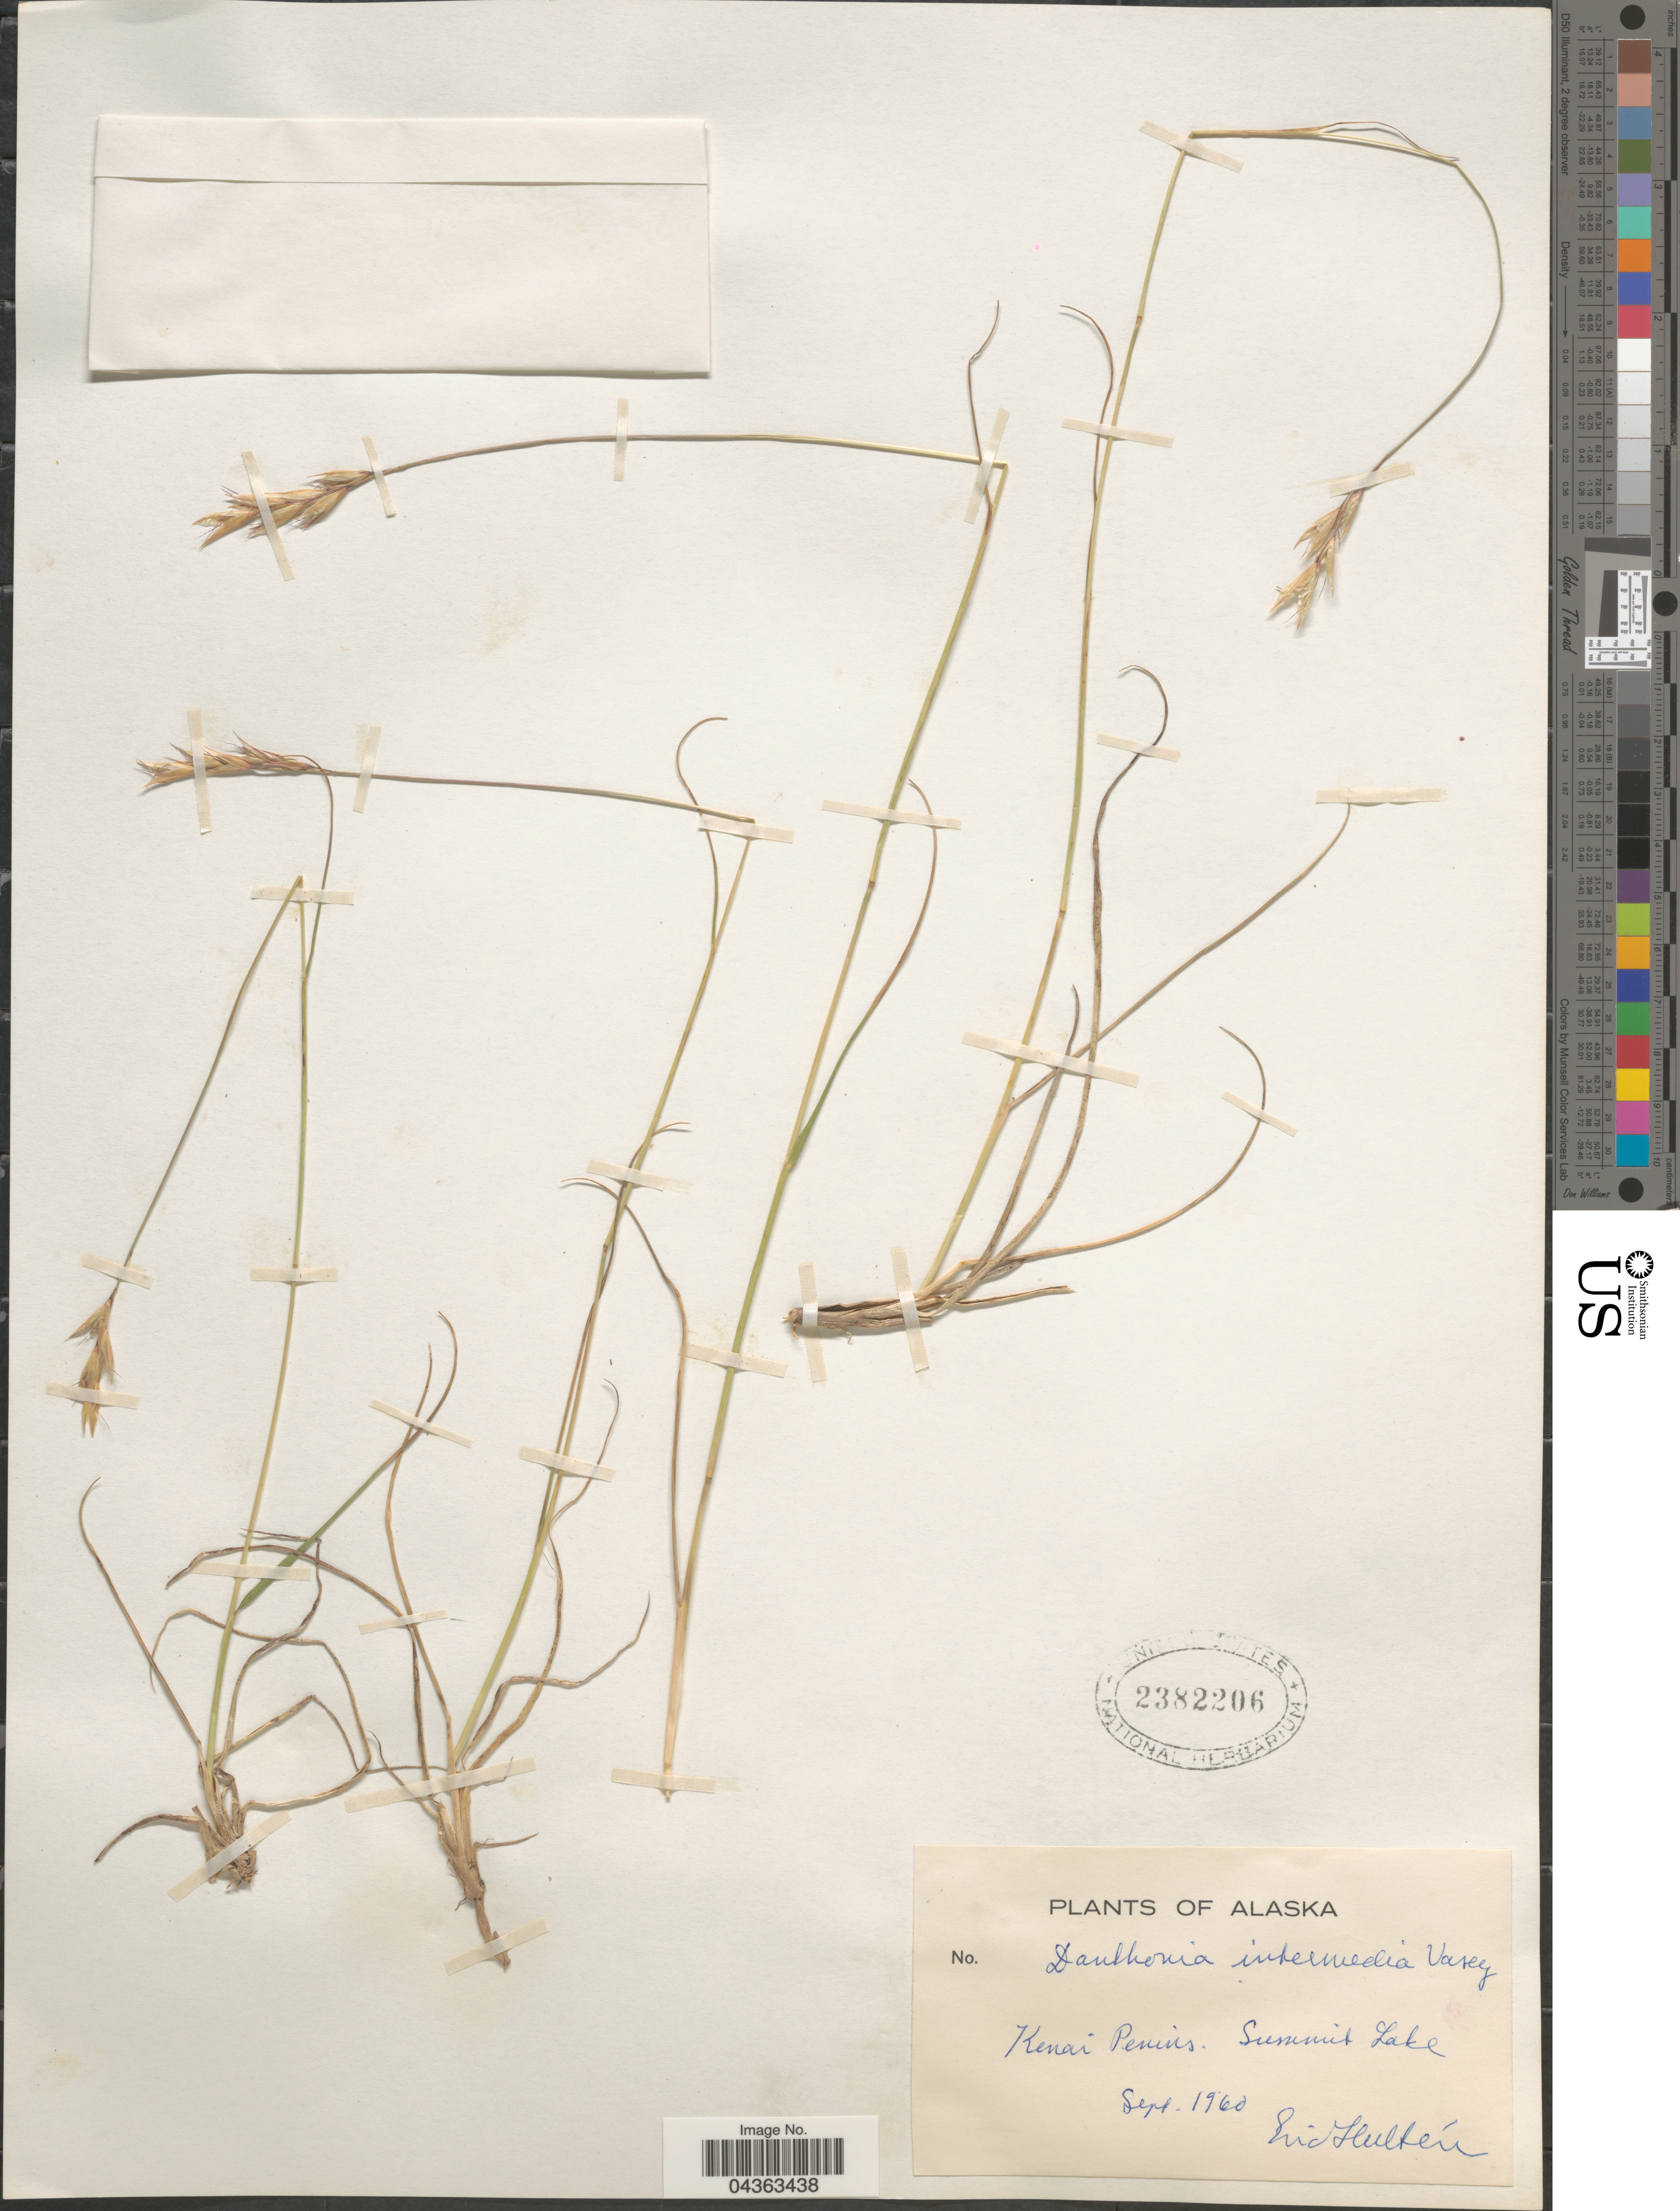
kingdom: Plantae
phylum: Tracheophyta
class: Liliopsida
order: Poales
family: Poaceae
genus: Danthonia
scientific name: Danthonia intermedia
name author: Vasey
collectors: E. G. Hultén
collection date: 1960-09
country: United States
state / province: Alaska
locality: Kenai Penins. Summit Lake.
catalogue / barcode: US 2382206